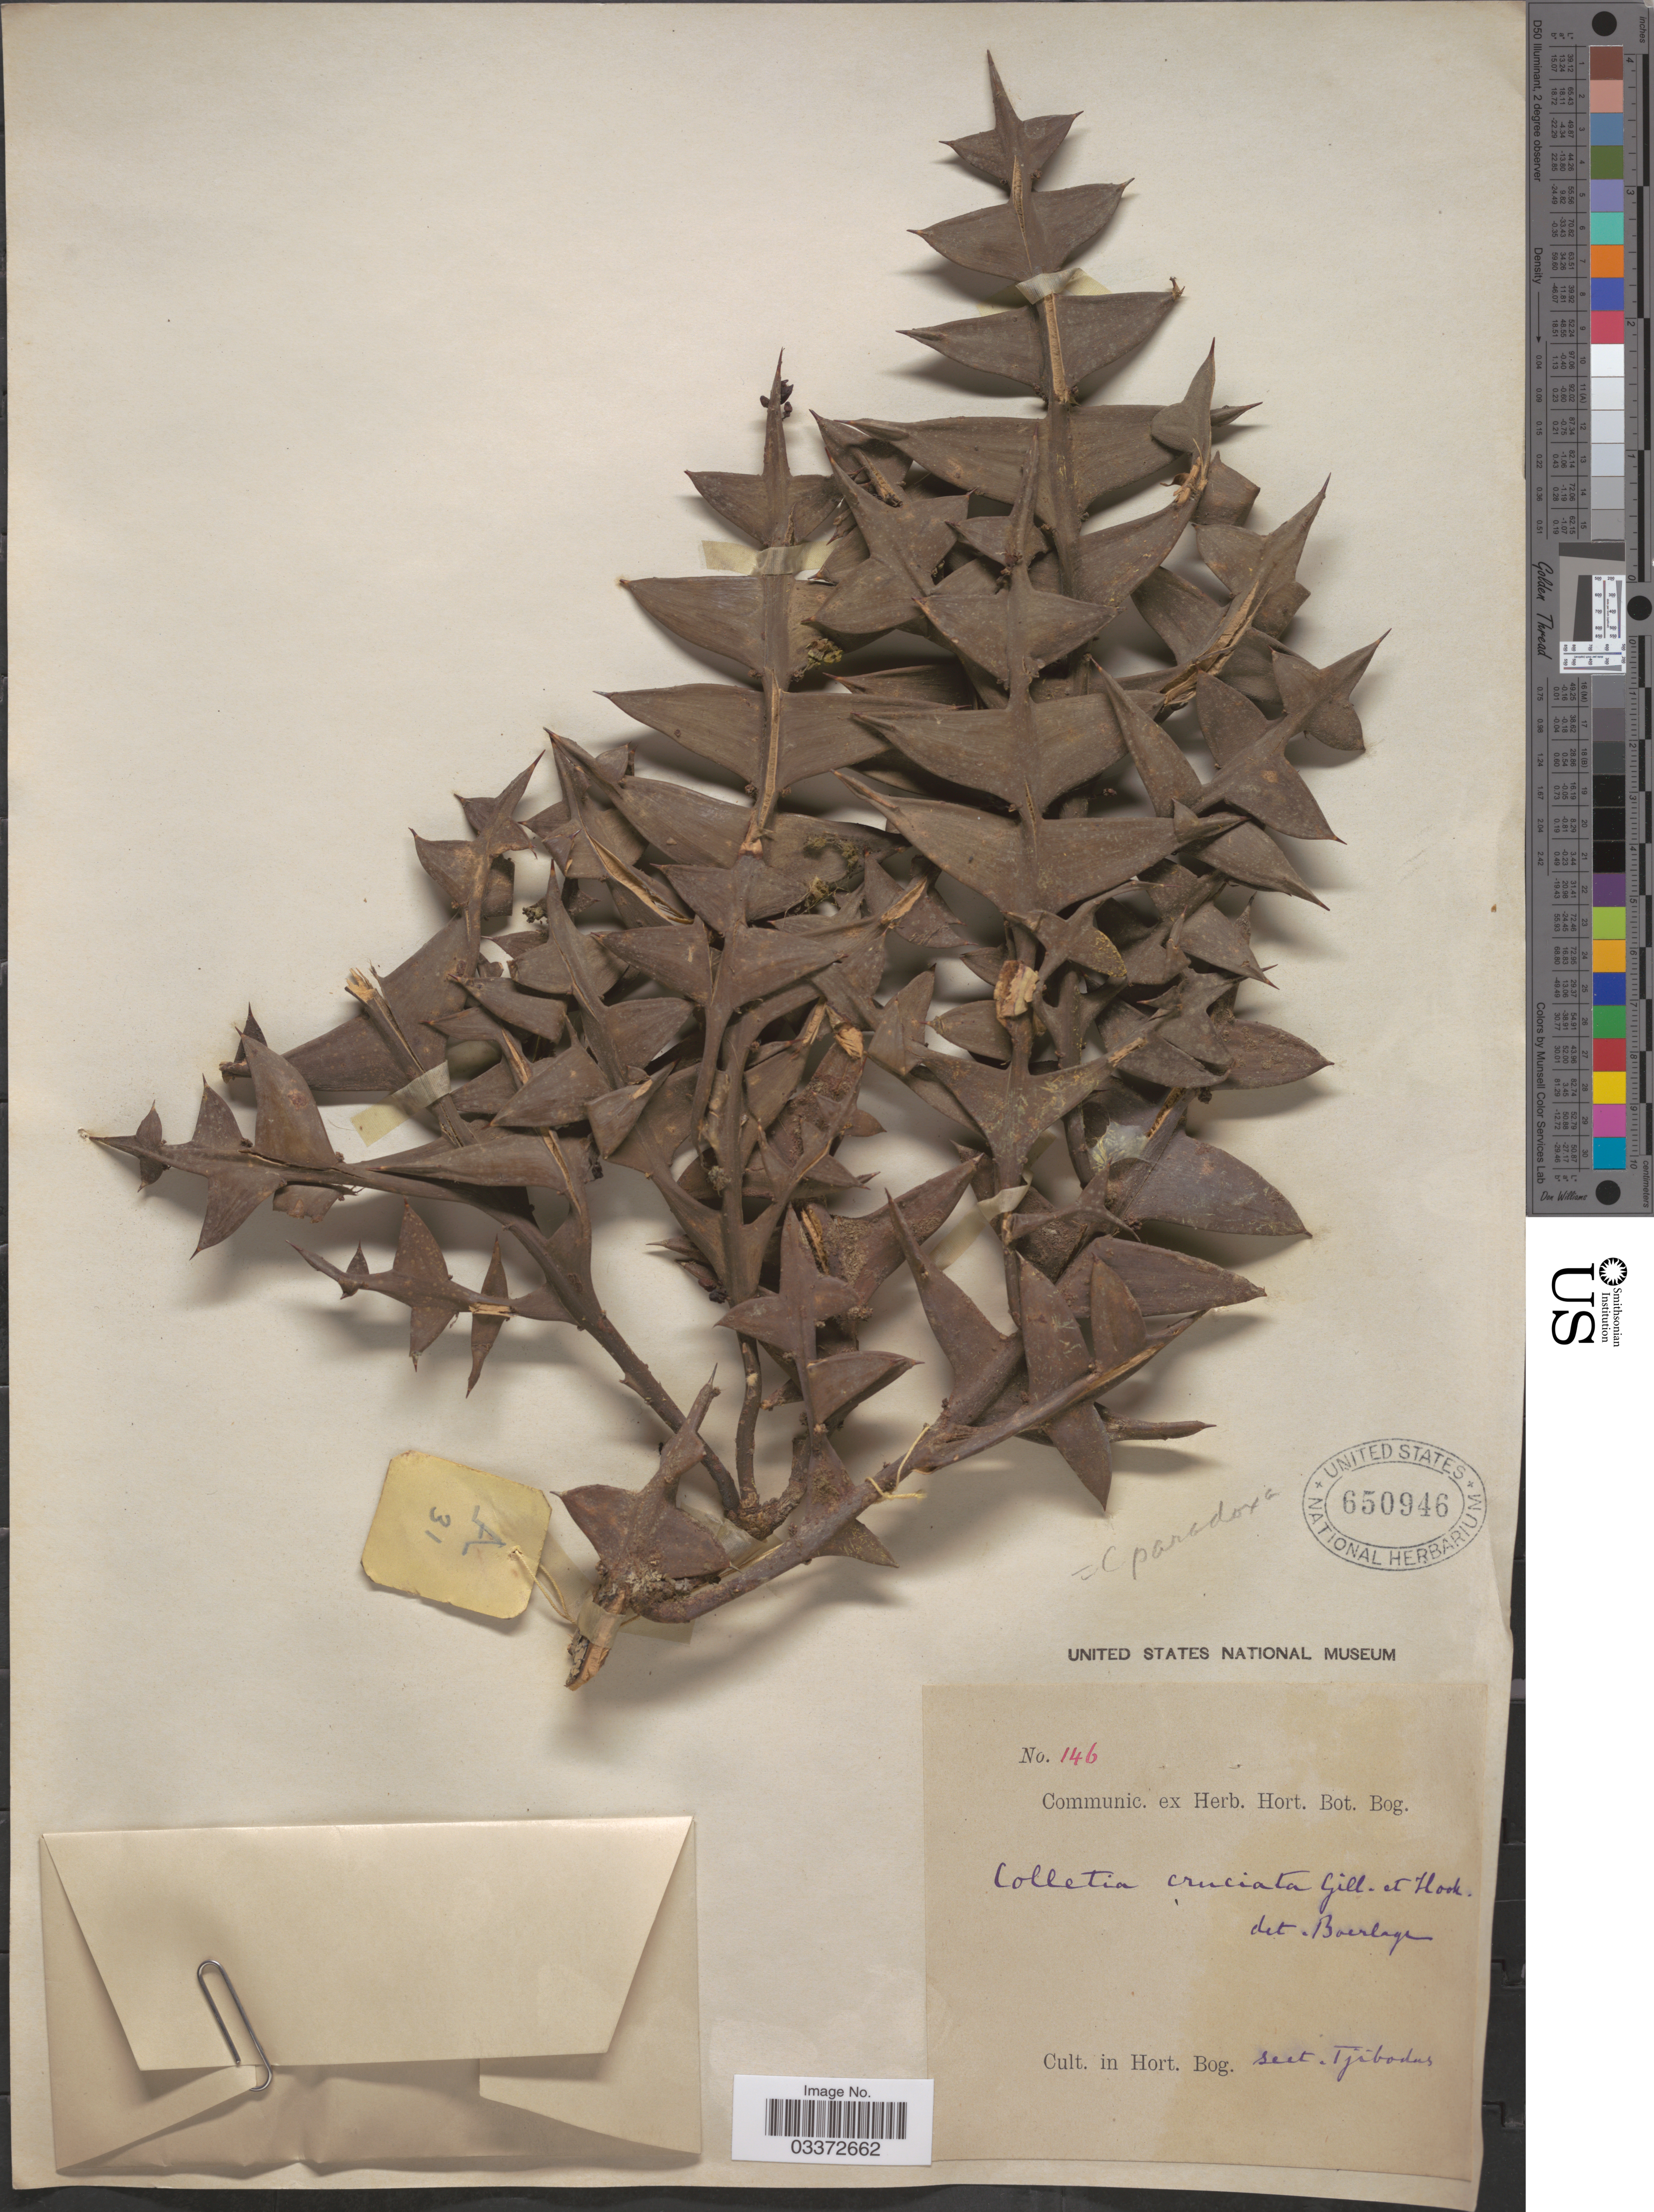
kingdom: Plantae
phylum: Tracheophyta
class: Magnoliopsida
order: Rosales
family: Rhamnaceae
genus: Colletia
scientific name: Colletia paradoxa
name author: (Spreng.) Escal.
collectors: ex herb. Hort. Bot. Bog.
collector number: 146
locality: Hort. Bog. Sect. Tjibodas.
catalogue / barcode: US 650946